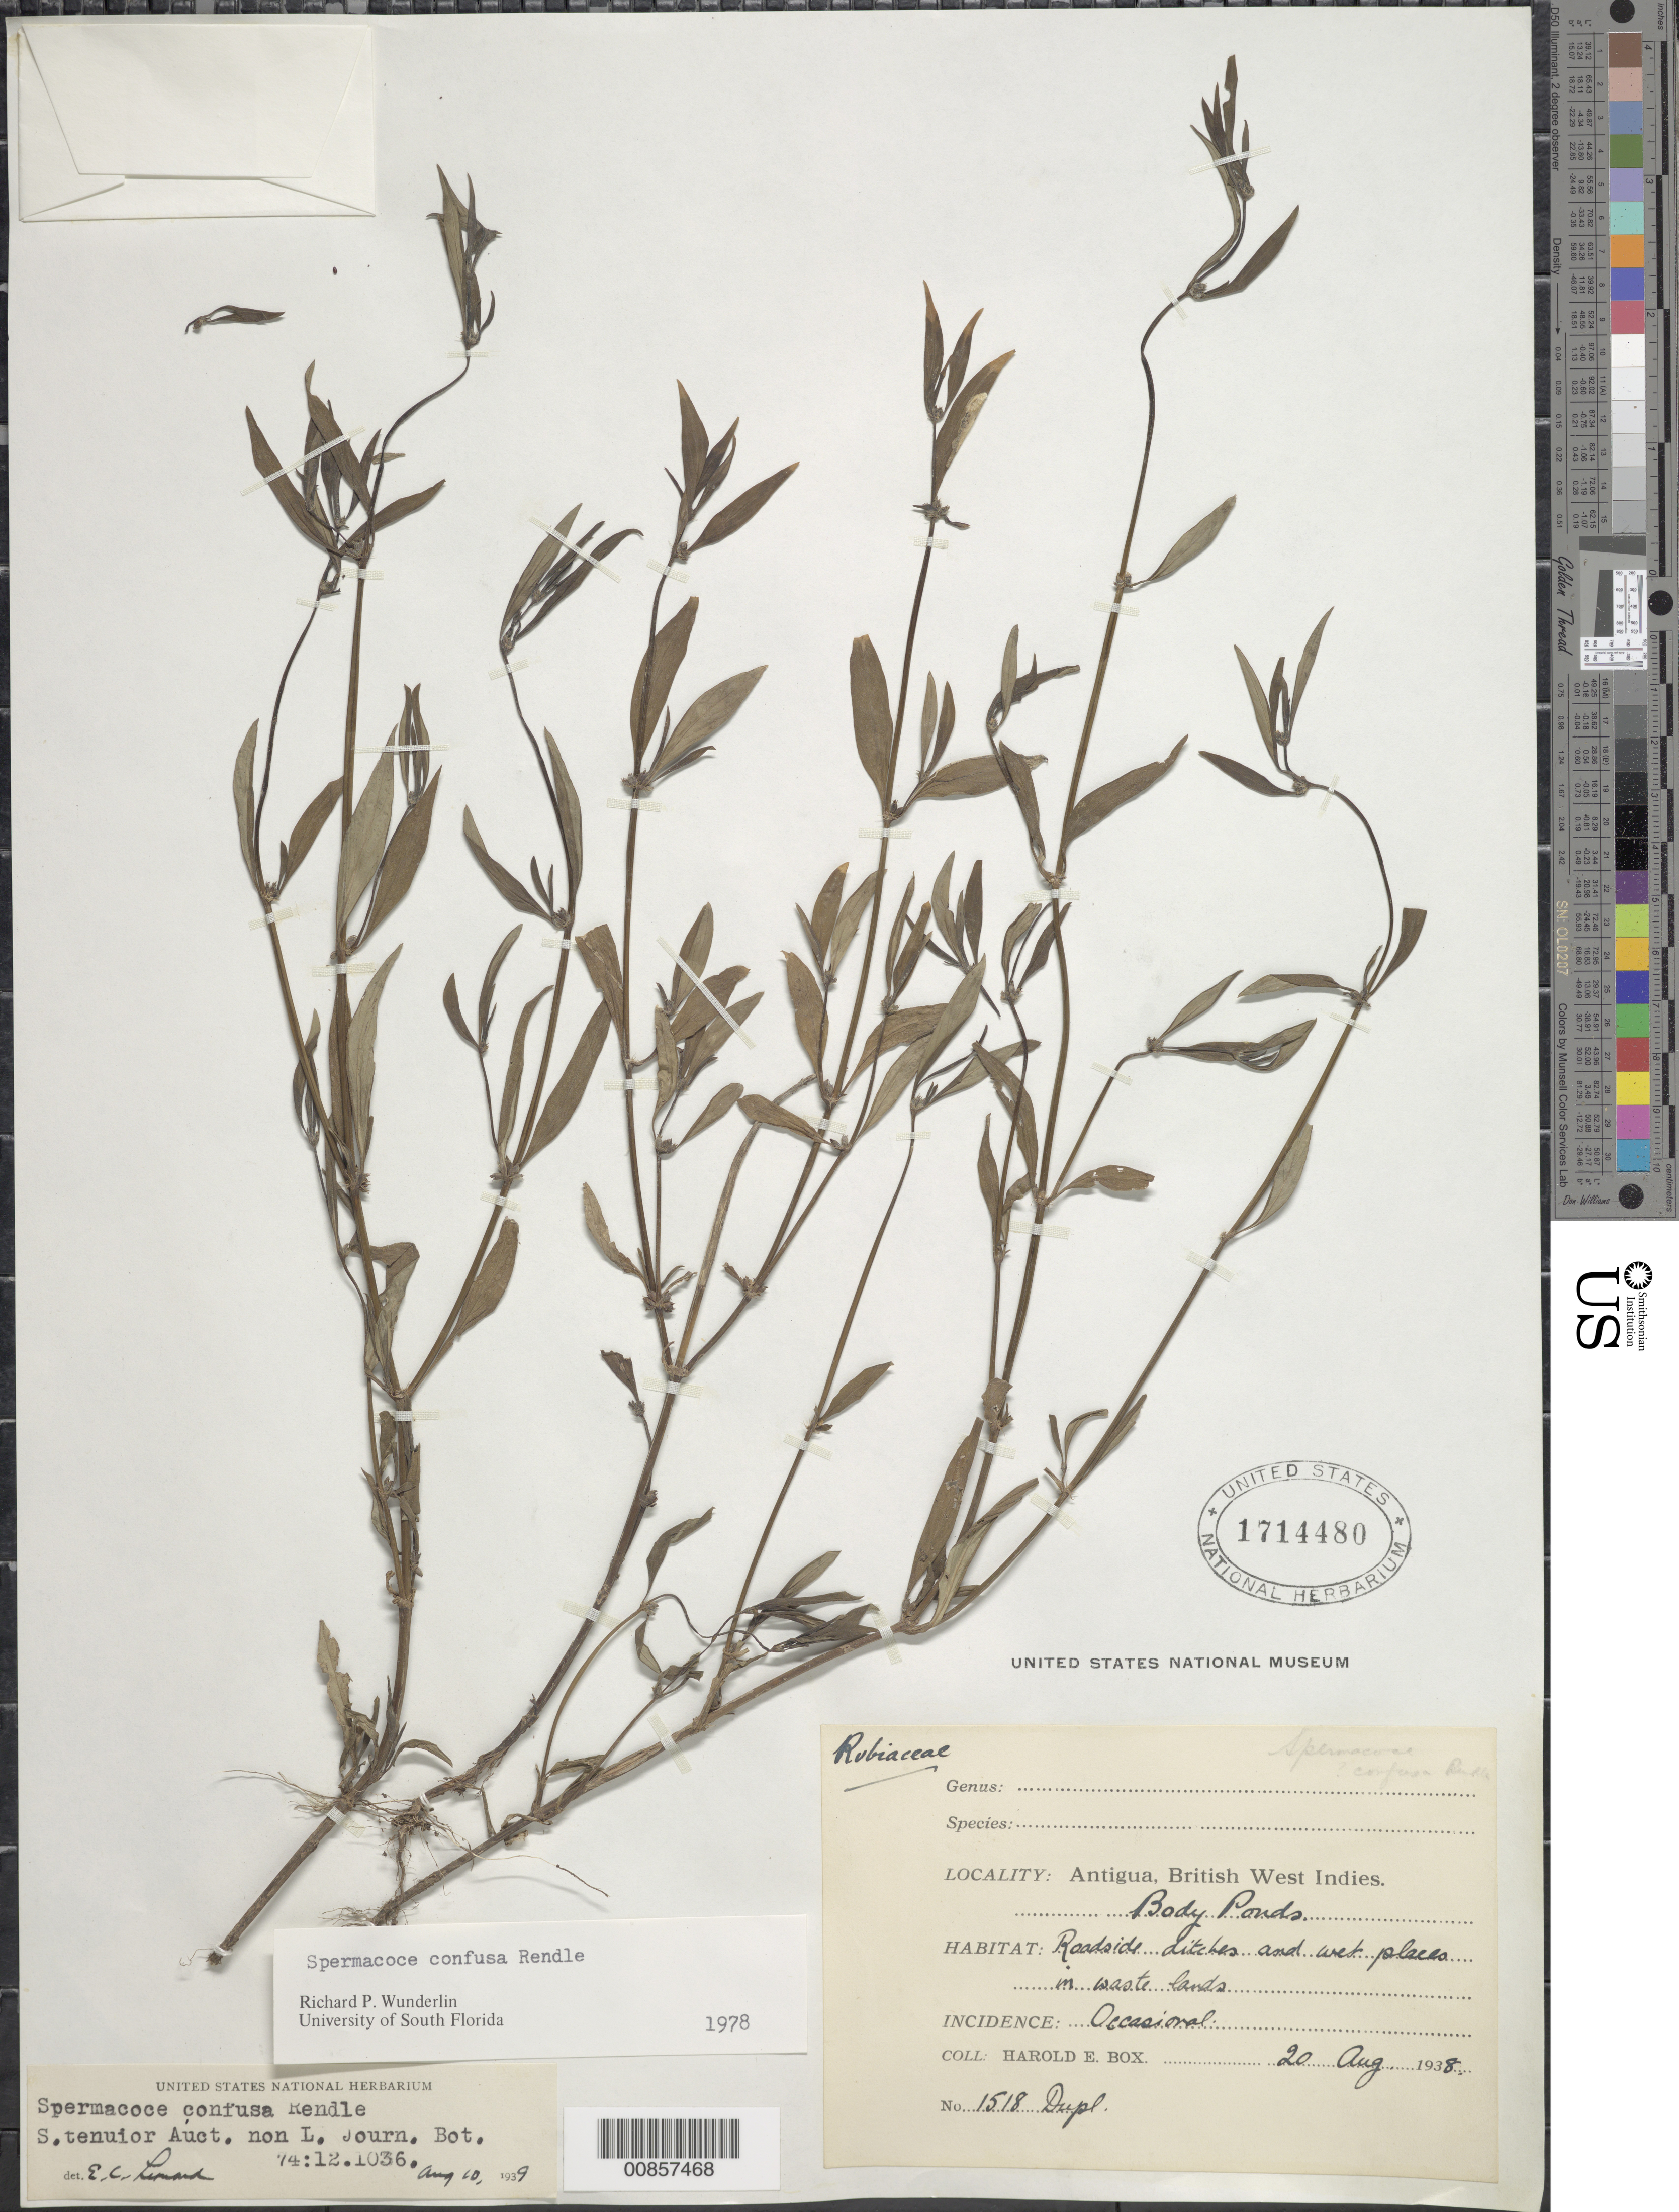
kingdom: Plantae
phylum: Tracheophyta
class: Magnoliopsida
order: Gentianales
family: Rubiaceae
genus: Spermacoce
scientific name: Spermacoce tenuior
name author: L.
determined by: Leonard, Emery C., (US)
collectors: H. E. Box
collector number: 1518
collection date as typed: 20 Aug 1938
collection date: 1938-08-20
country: Antigua and Barbuda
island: Leeward Is.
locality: Body Ponds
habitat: Roadside ditches and wet places in wastelands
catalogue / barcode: US 1714480